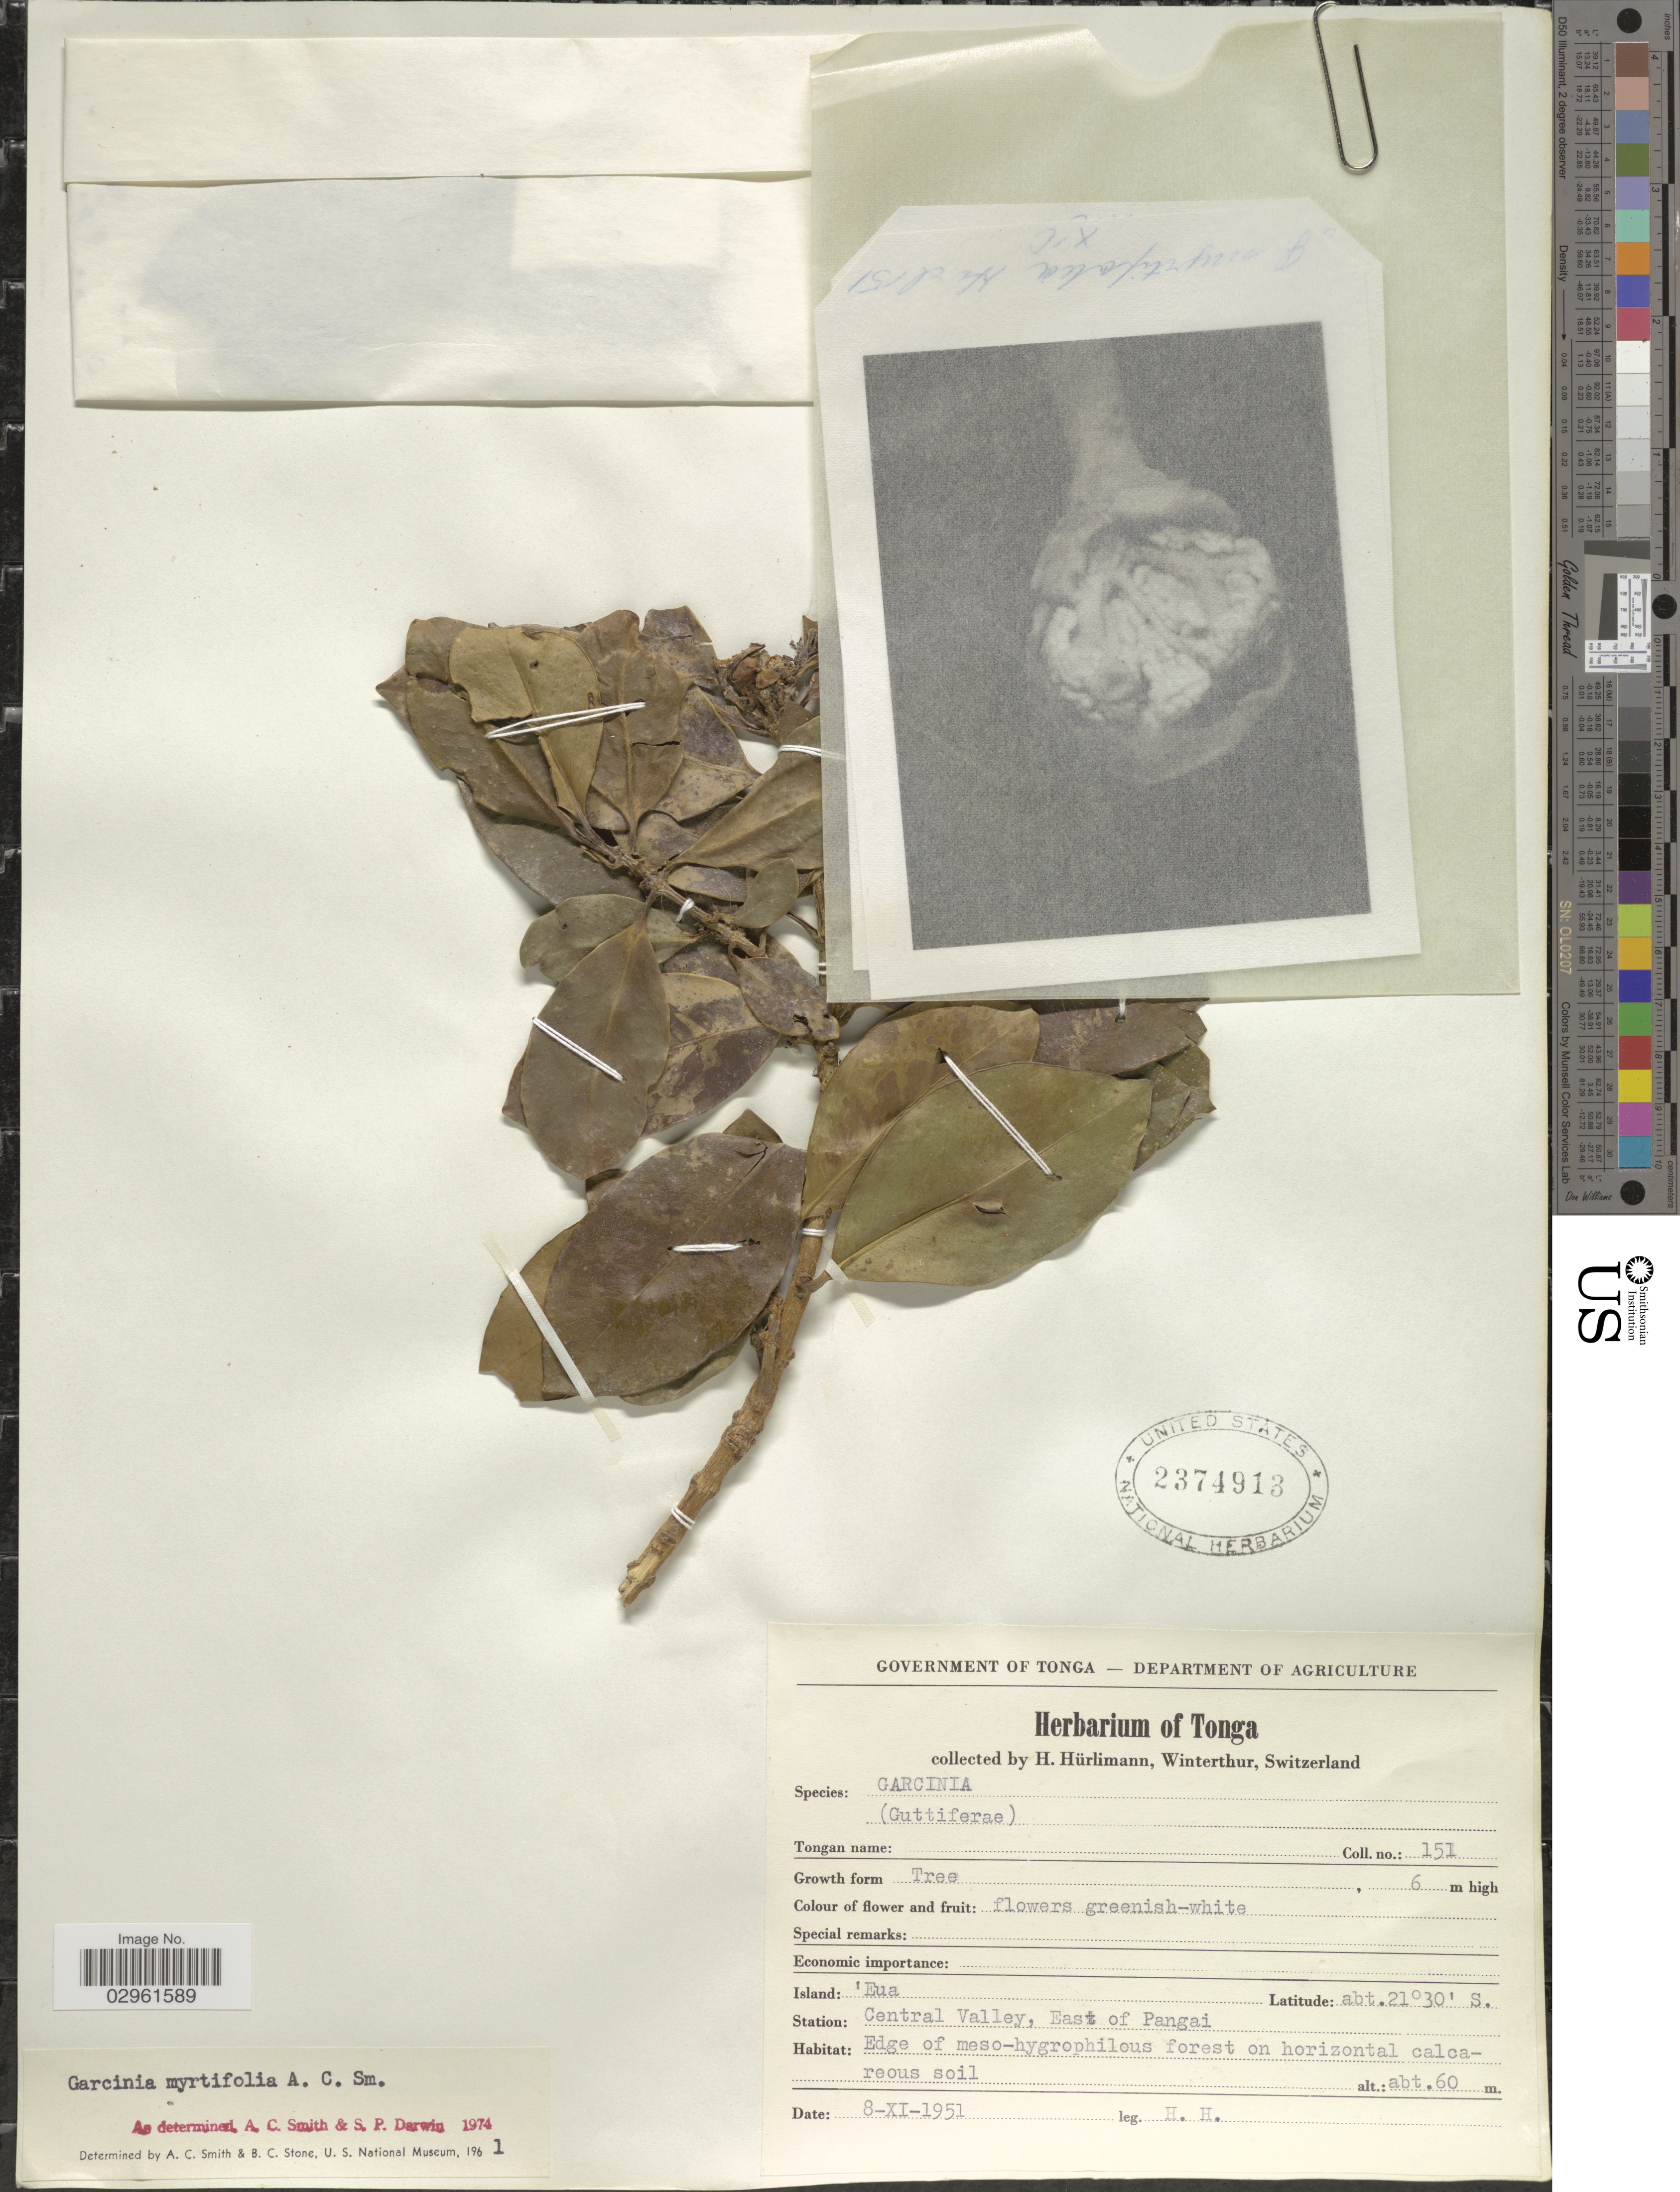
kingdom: Plantae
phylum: Tracheophyta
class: Magnoliopsida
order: Malpighiales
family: Clusiaceae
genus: Garcinia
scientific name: Garcinia myrtifolia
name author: A.C. Sm.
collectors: H. Hürlimann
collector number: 151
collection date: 1951-11-08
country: Tonga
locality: Island: 'Eua. Station: Central Valley, East of Pangai.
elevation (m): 60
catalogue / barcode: US 2374913